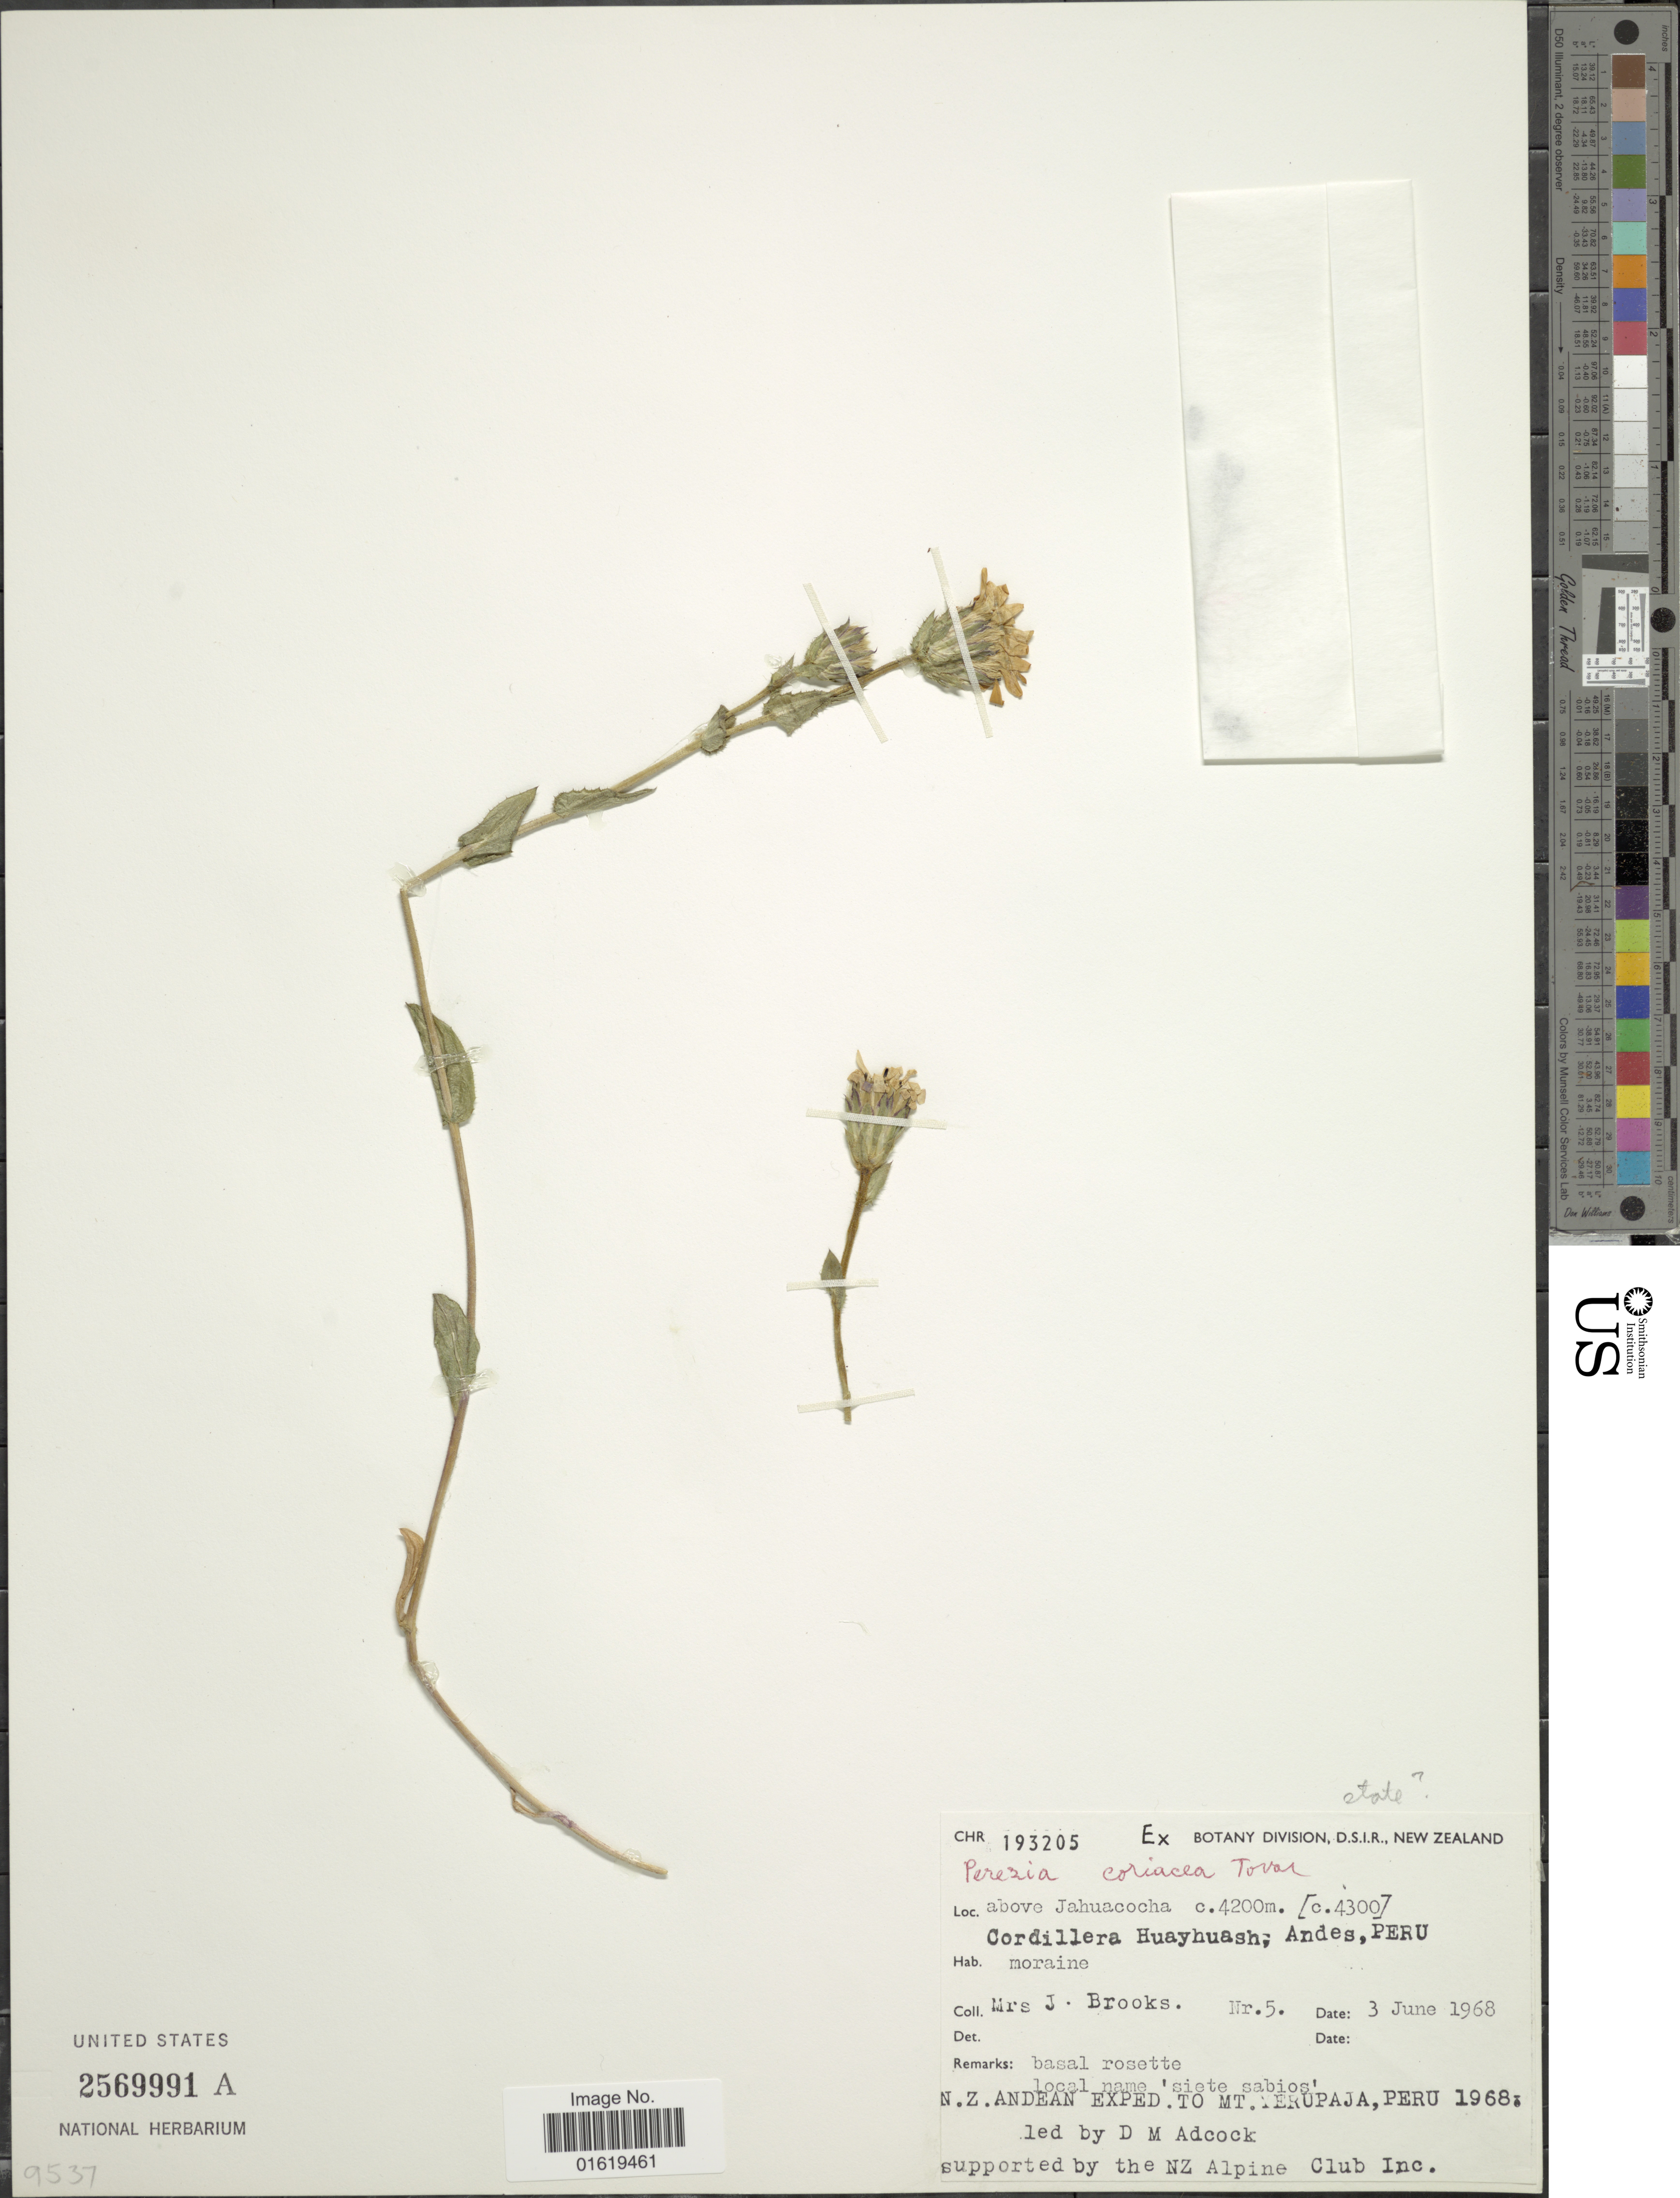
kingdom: Plantae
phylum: Tracheophyta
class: Magnoliopsida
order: Asterales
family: Asteraceae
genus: Perezia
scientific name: Perezia ciliaris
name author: D. Don ex Hook. & Arn.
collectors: J. Brooks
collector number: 5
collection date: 1968-06-03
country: Peru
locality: Above Jahuacocha. Cordillera Huayhuash, Andes.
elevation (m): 4200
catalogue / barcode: US 2569991A